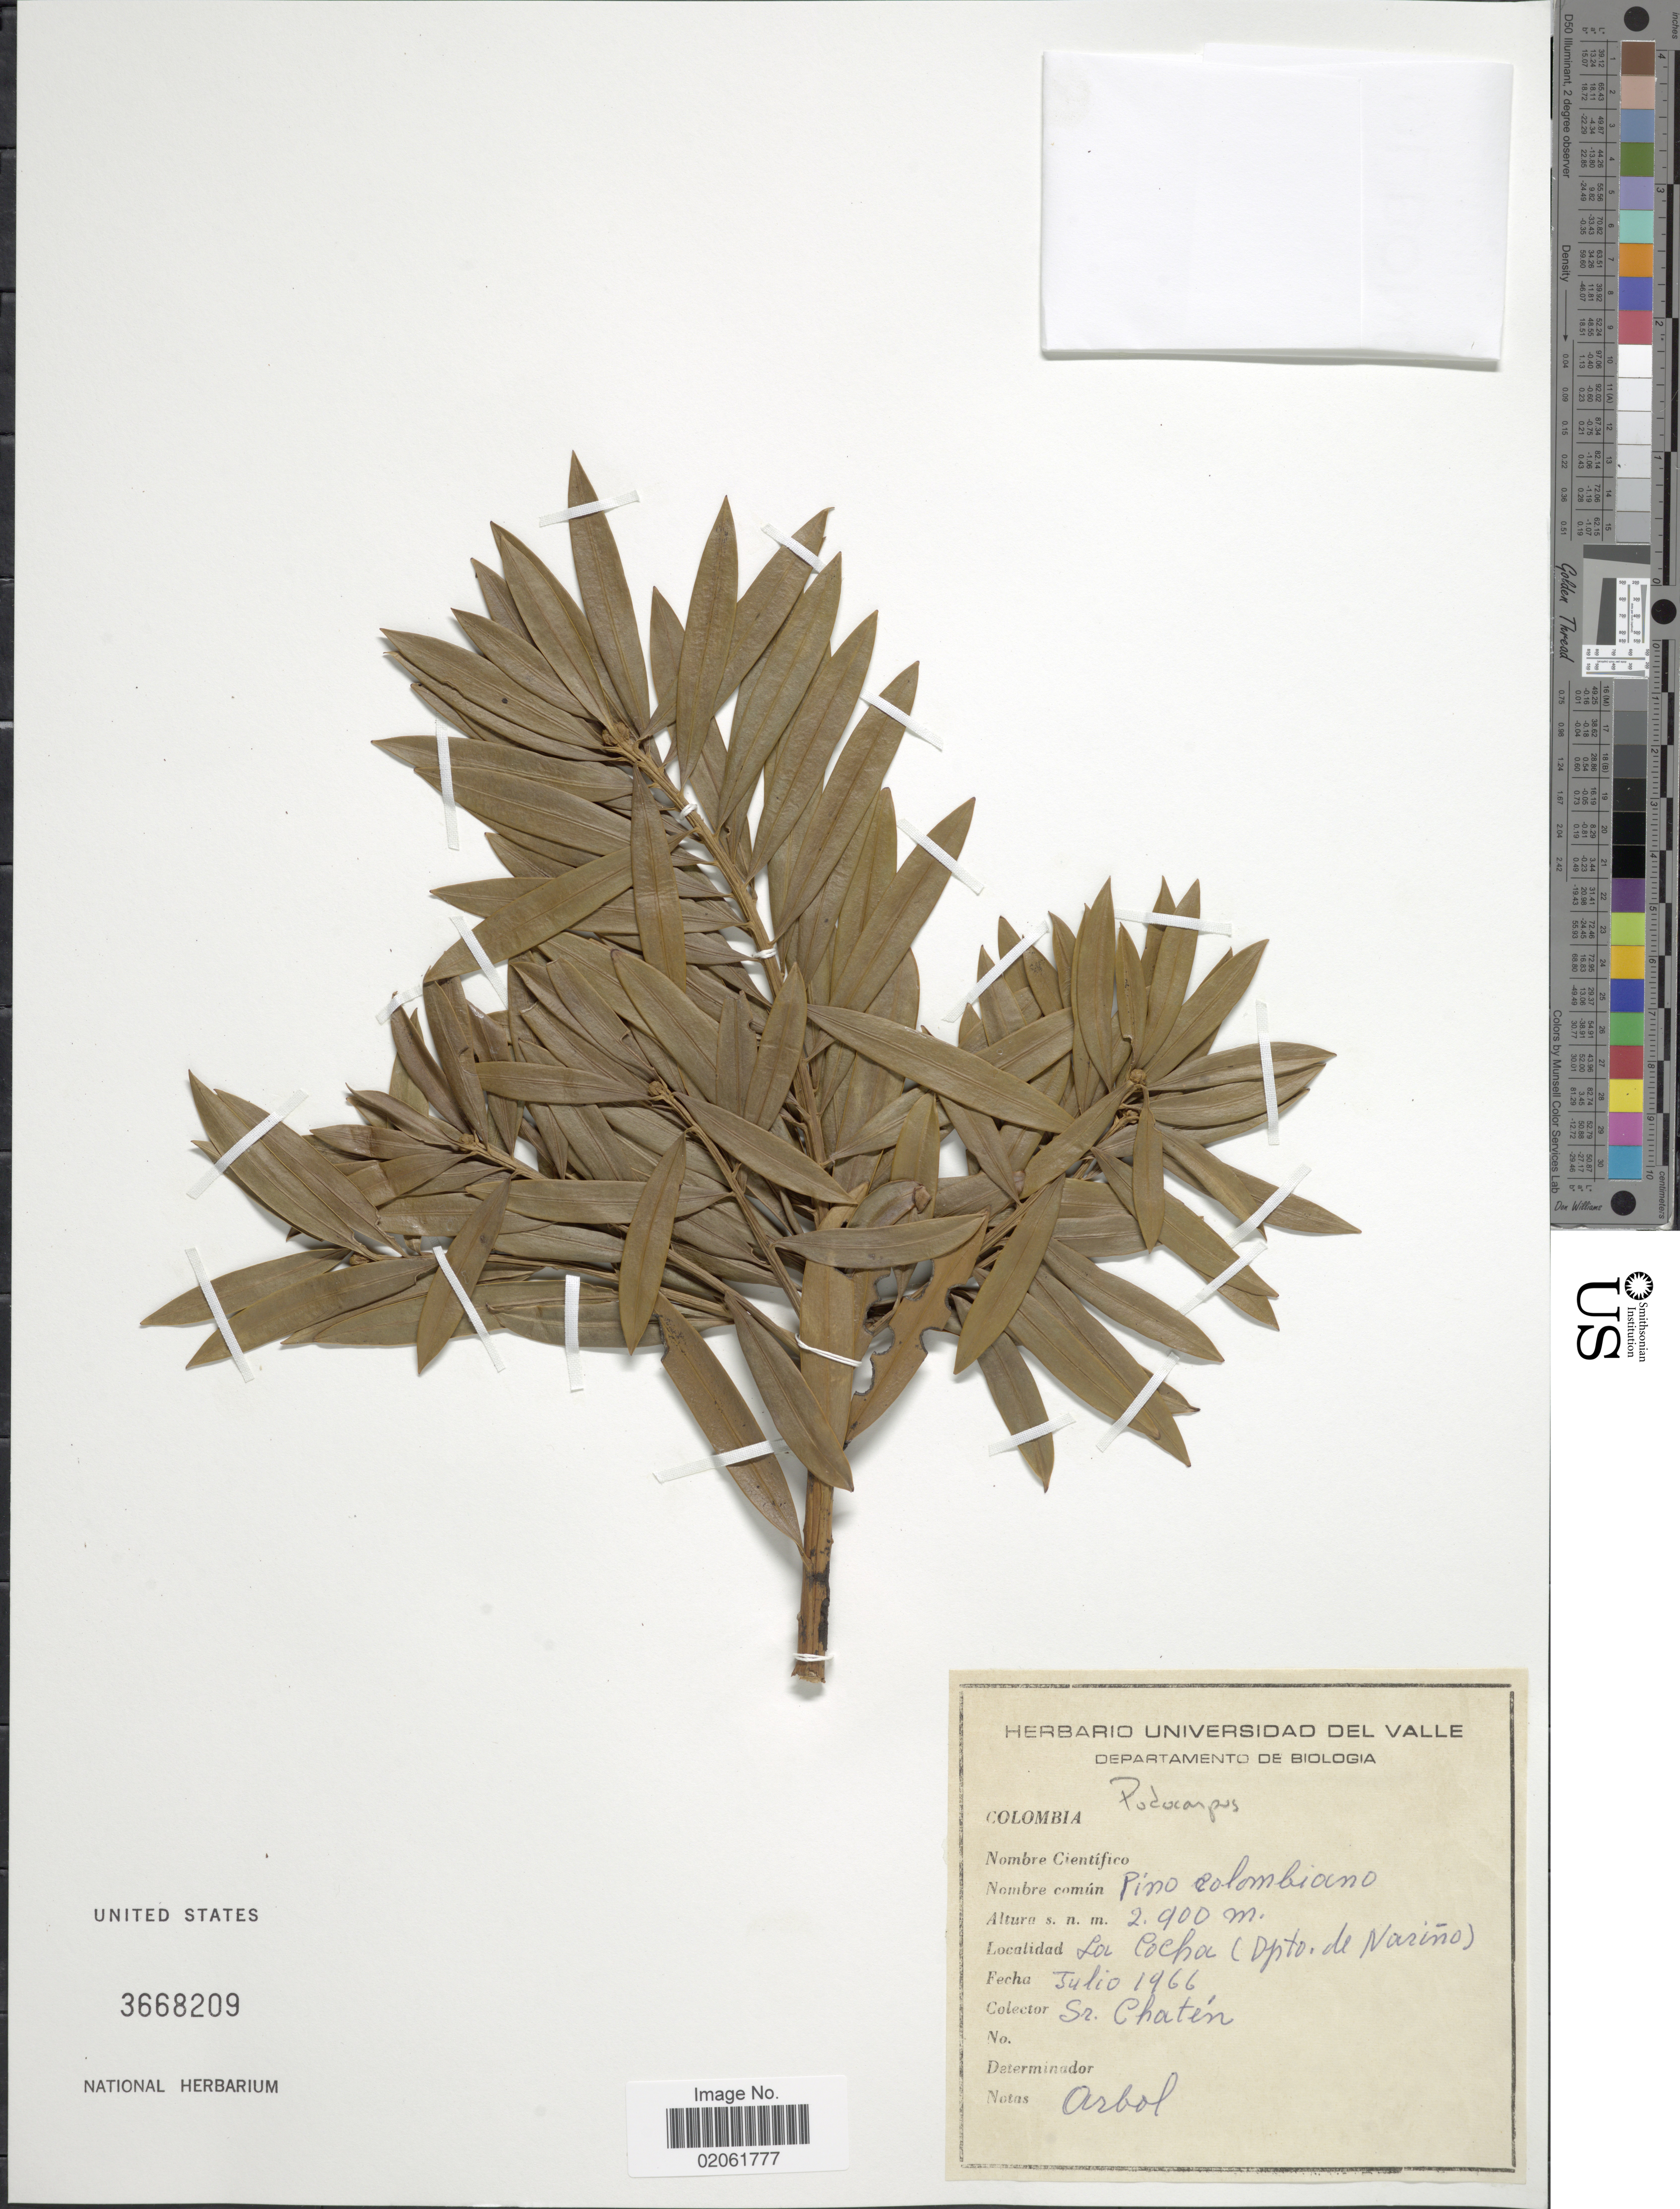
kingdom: Plantae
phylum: Tracheophyta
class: Pinopsida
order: Pinales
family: Podocarpaceae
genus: Podocarpus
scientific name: Podocarpus sp.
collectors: Chaten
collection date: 1966-07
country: Colombia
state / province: Nariño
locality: La Cocha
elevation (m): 2900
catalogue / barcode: US 3668209